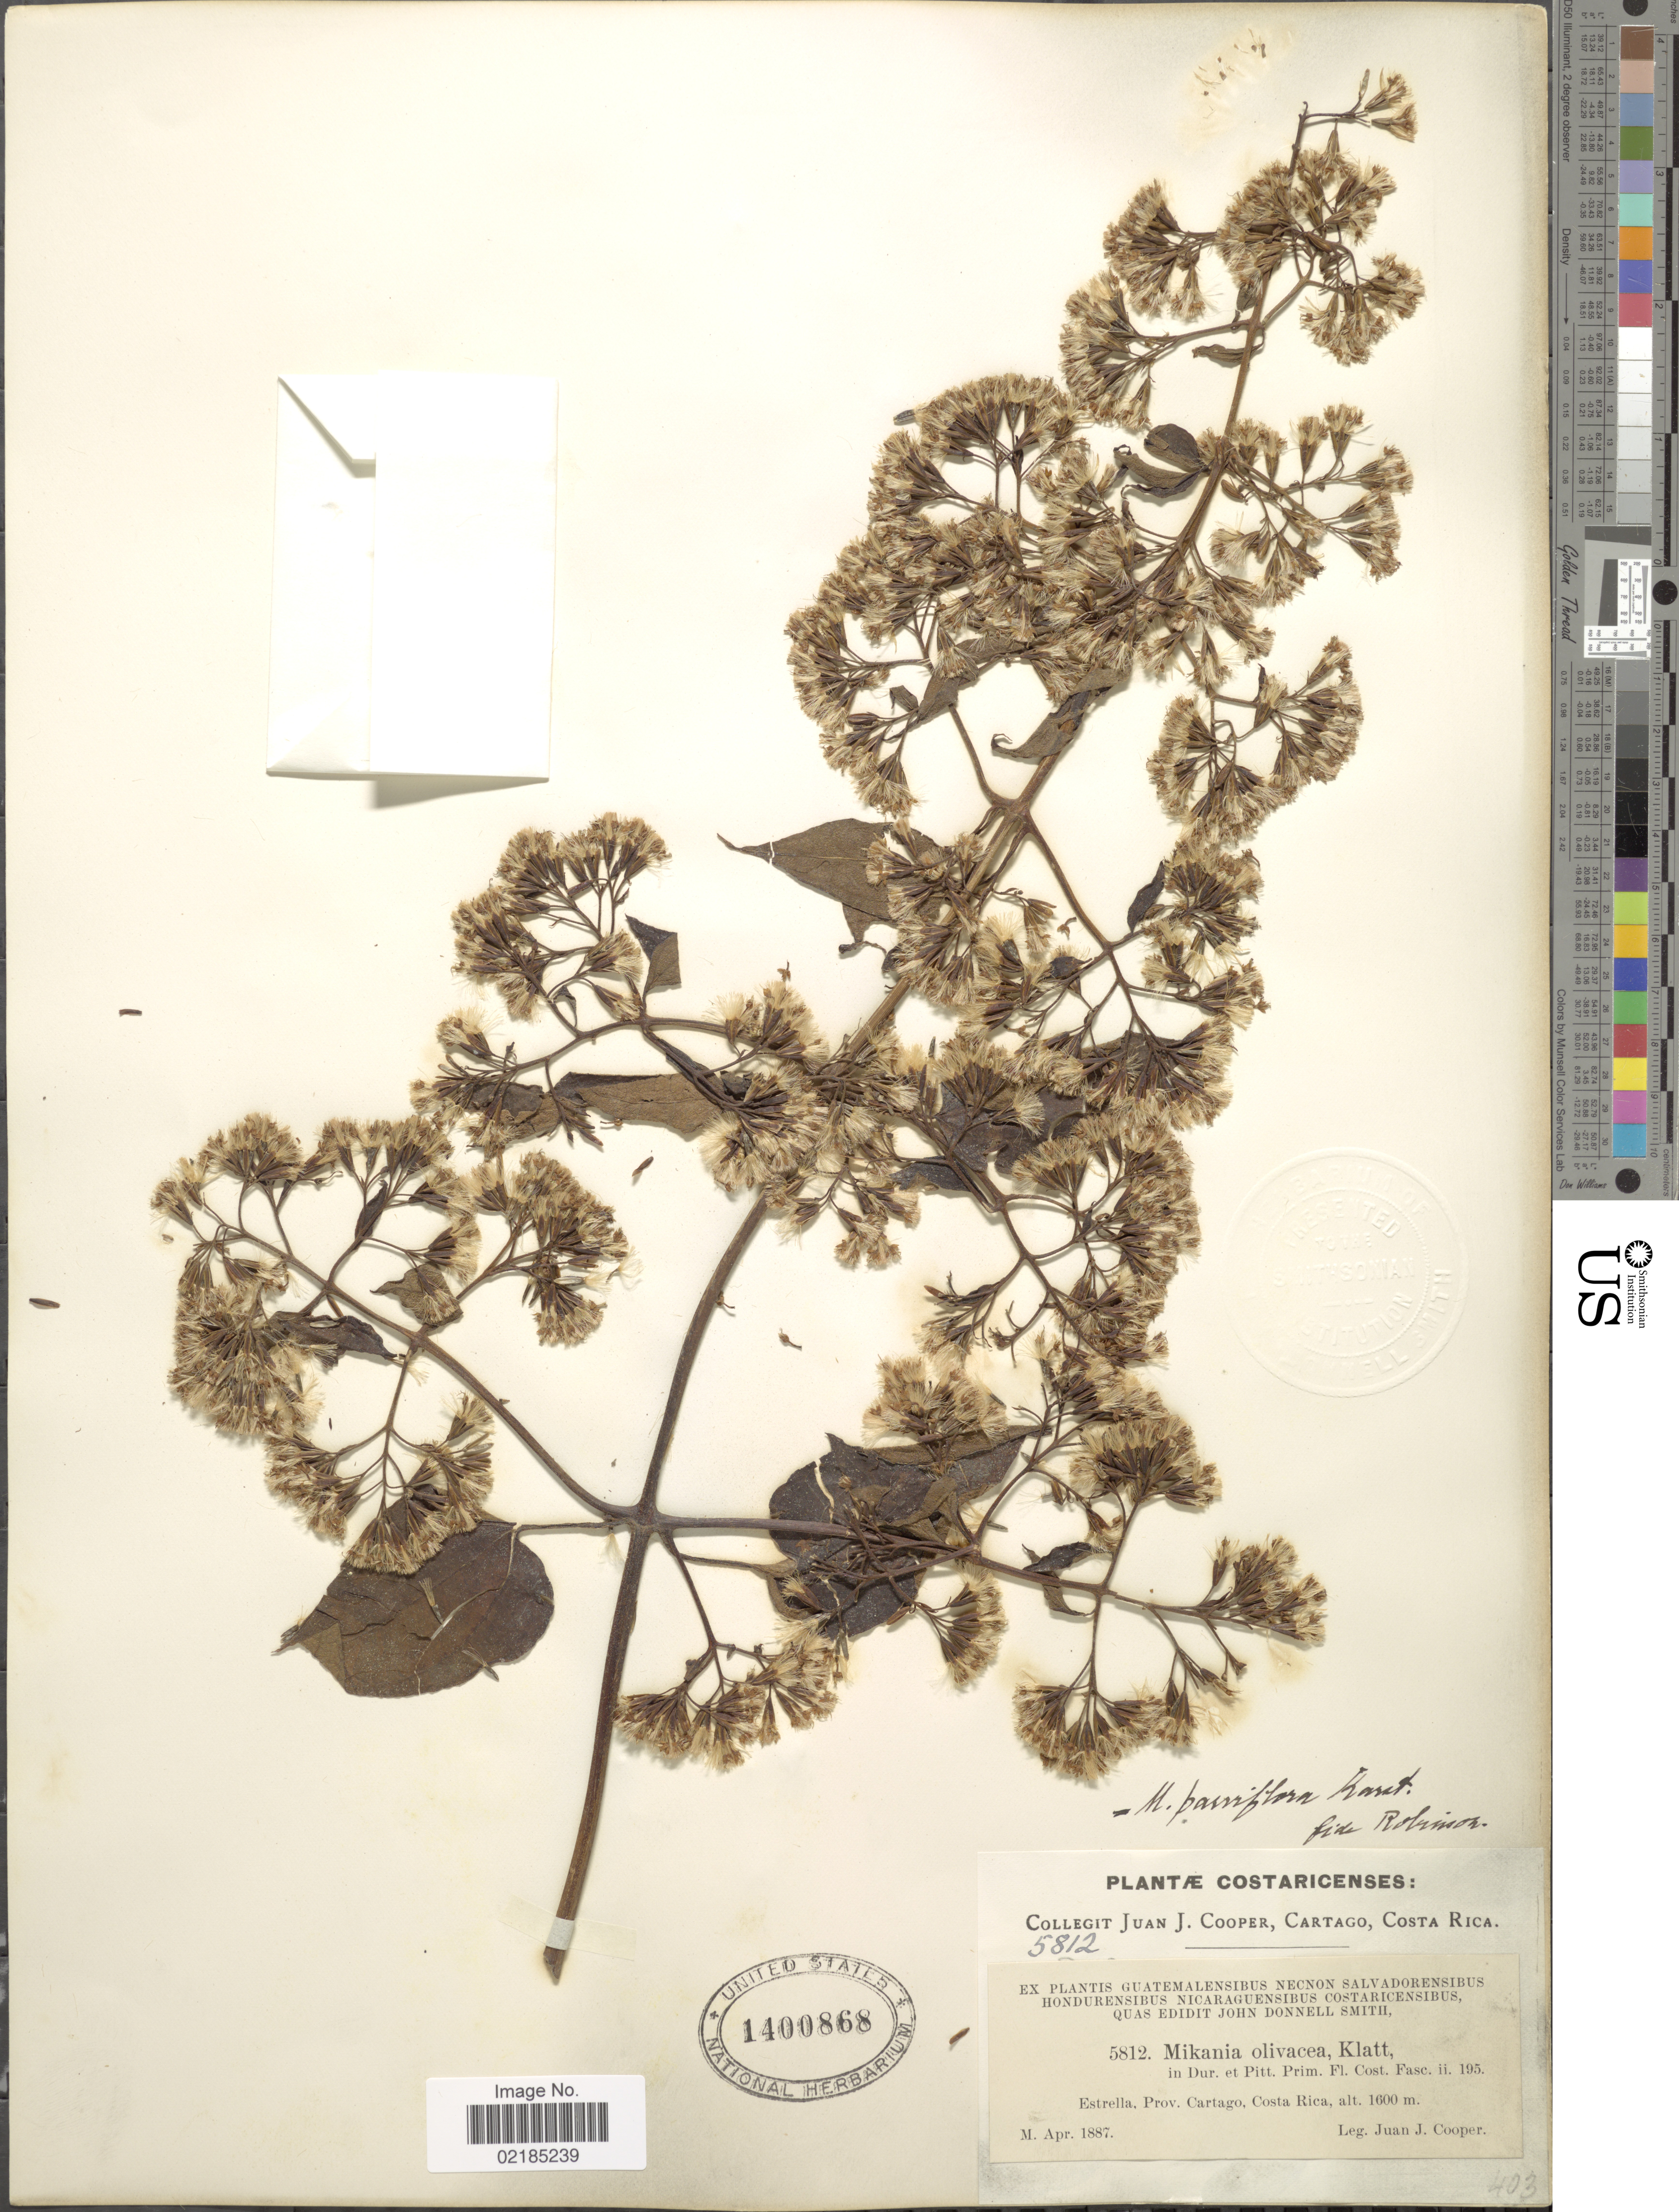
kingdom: Plantae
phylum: Tracheophyta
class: Magnoliopsida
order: Asterales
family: Asteraceae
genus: Mikania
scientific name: Mikania parviflora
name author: (Aubl.) Karst.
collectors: J. J. Cooper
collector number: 5812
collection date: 1887-04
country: Costa Rica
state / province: Cartago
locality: Estrella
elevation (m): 1600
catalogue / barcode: US 1400868